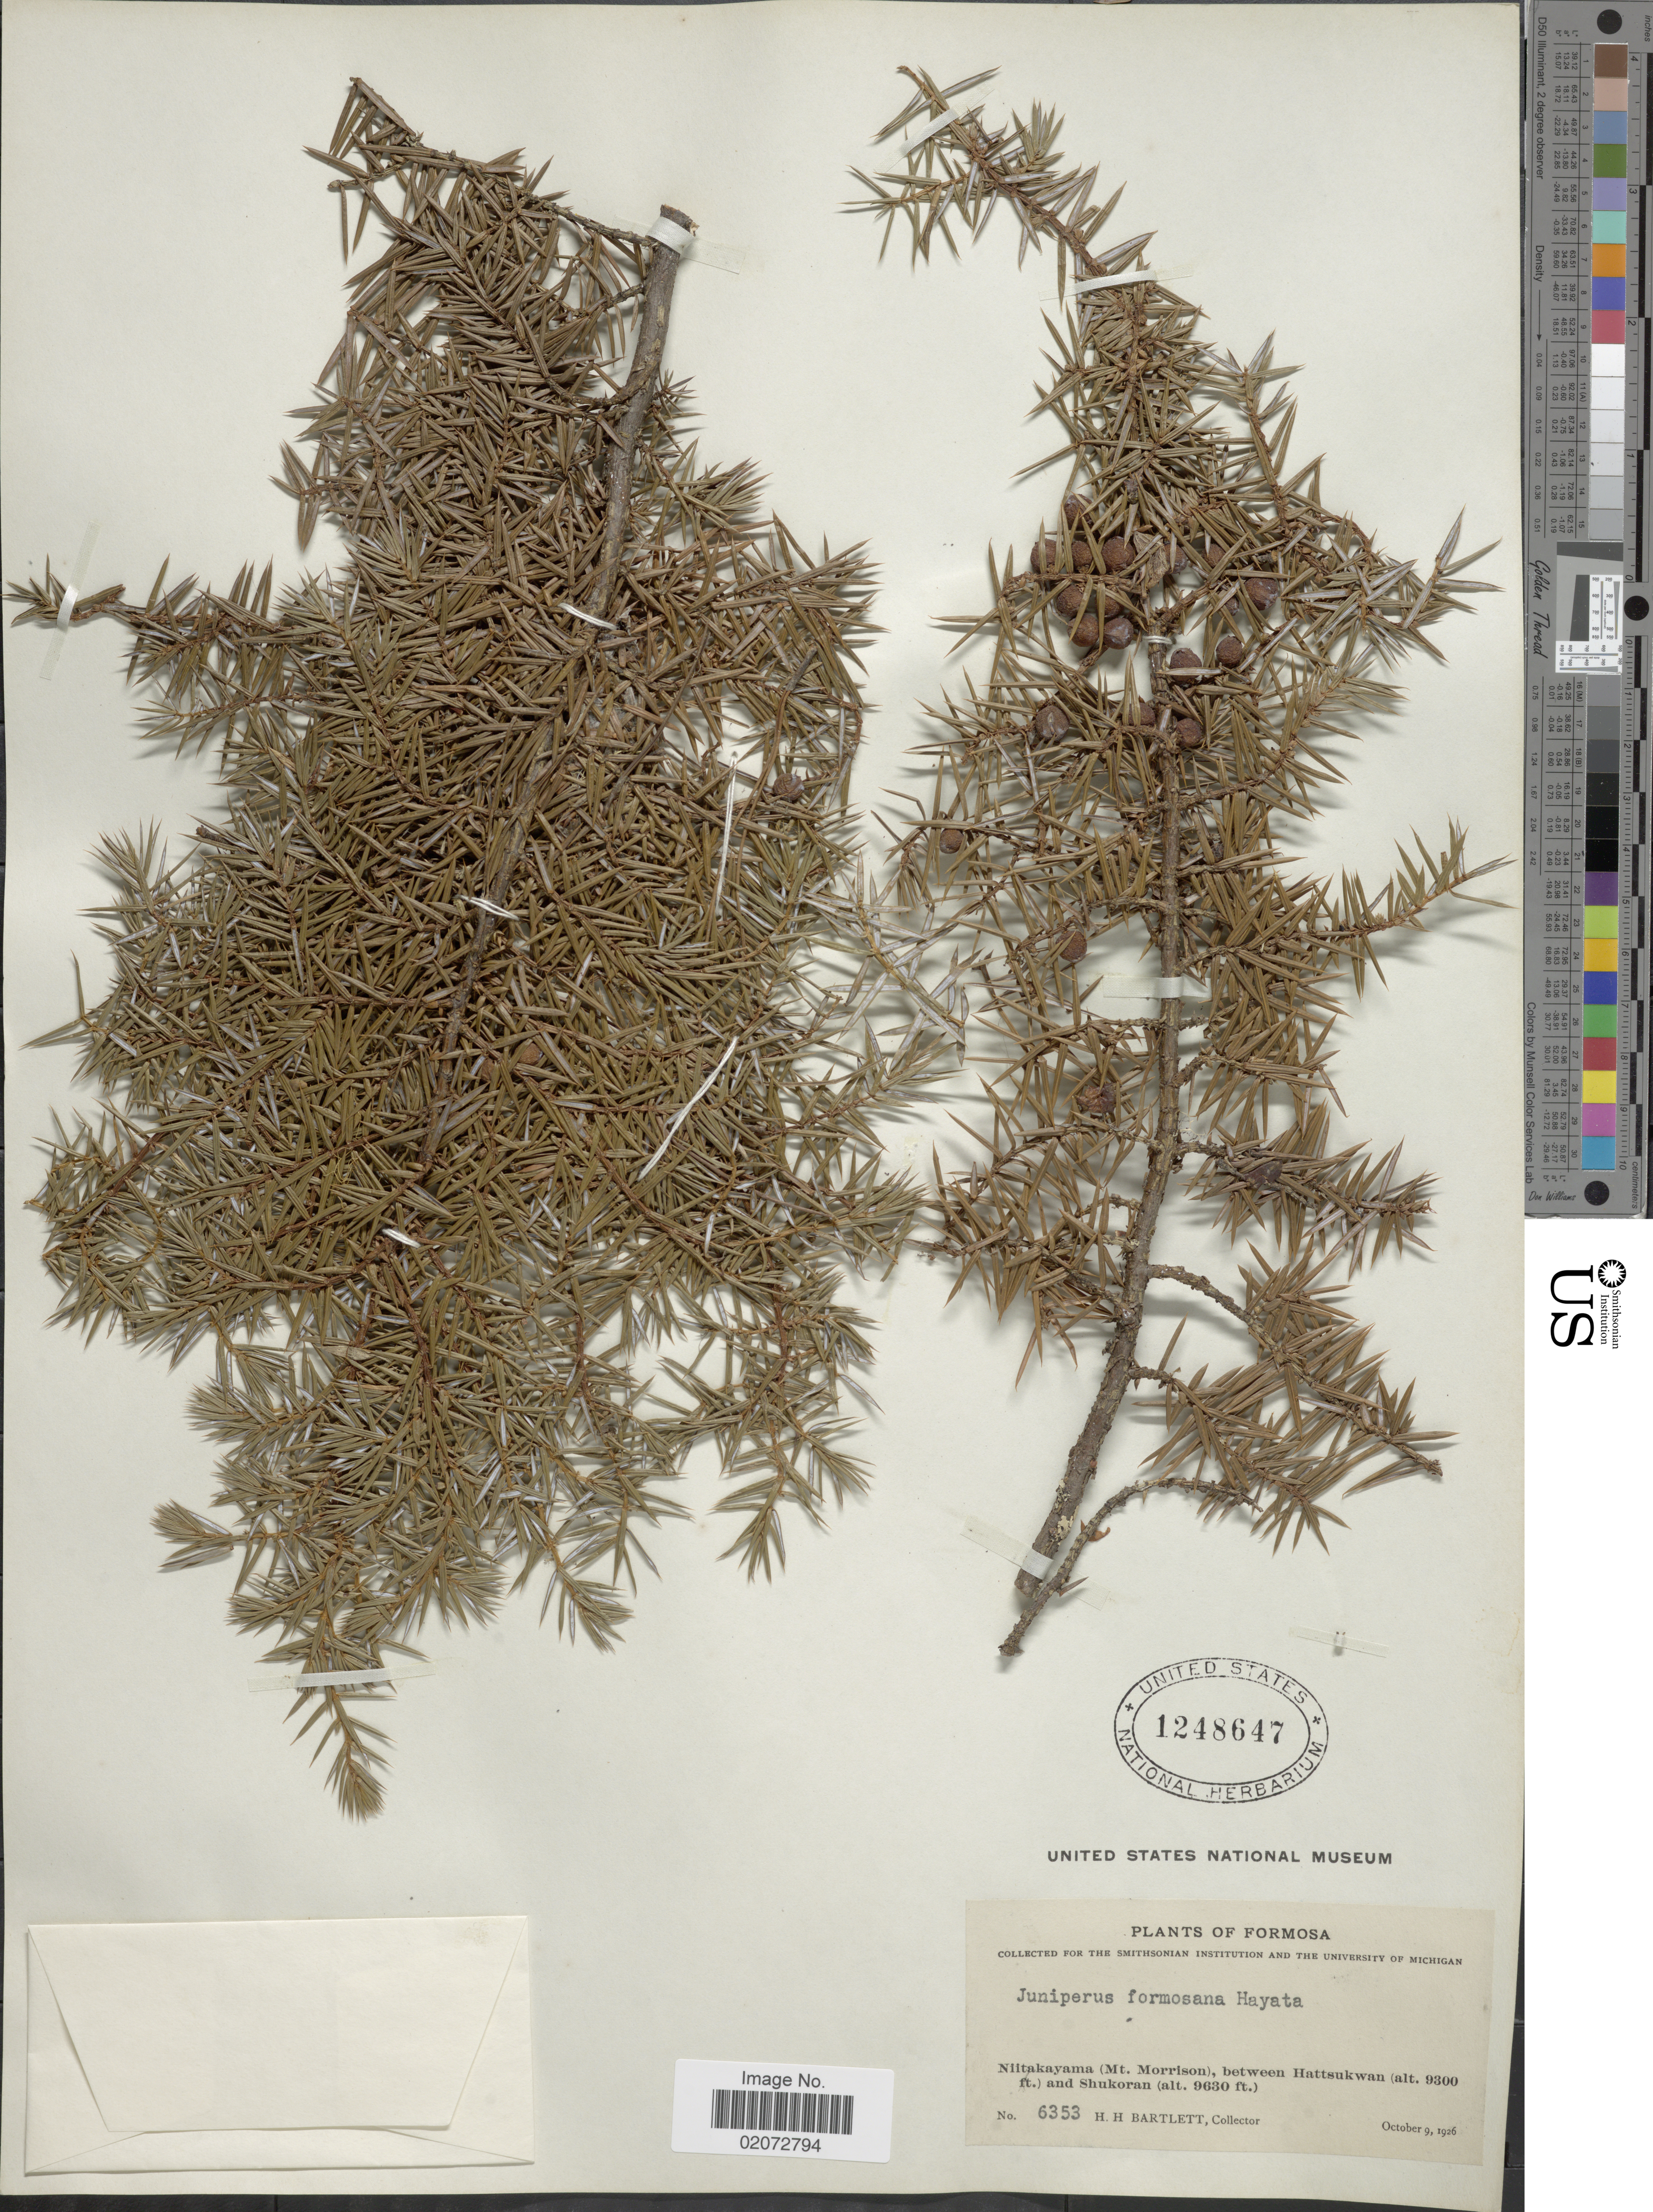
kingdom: Plantae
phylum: Tracheophyta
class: Pinopsida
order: Pinales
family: Cupressaceae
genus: Juniperus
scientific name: Juniperus formosana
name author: Hayata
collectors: H. H. Bartlett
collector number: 6353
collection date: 1926-10-09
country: Taiwan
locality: Formosa, Niitakayama (Mt. Morrison), between Hattsukwan and Shukoran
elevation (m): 2835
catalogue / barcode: US 1248647